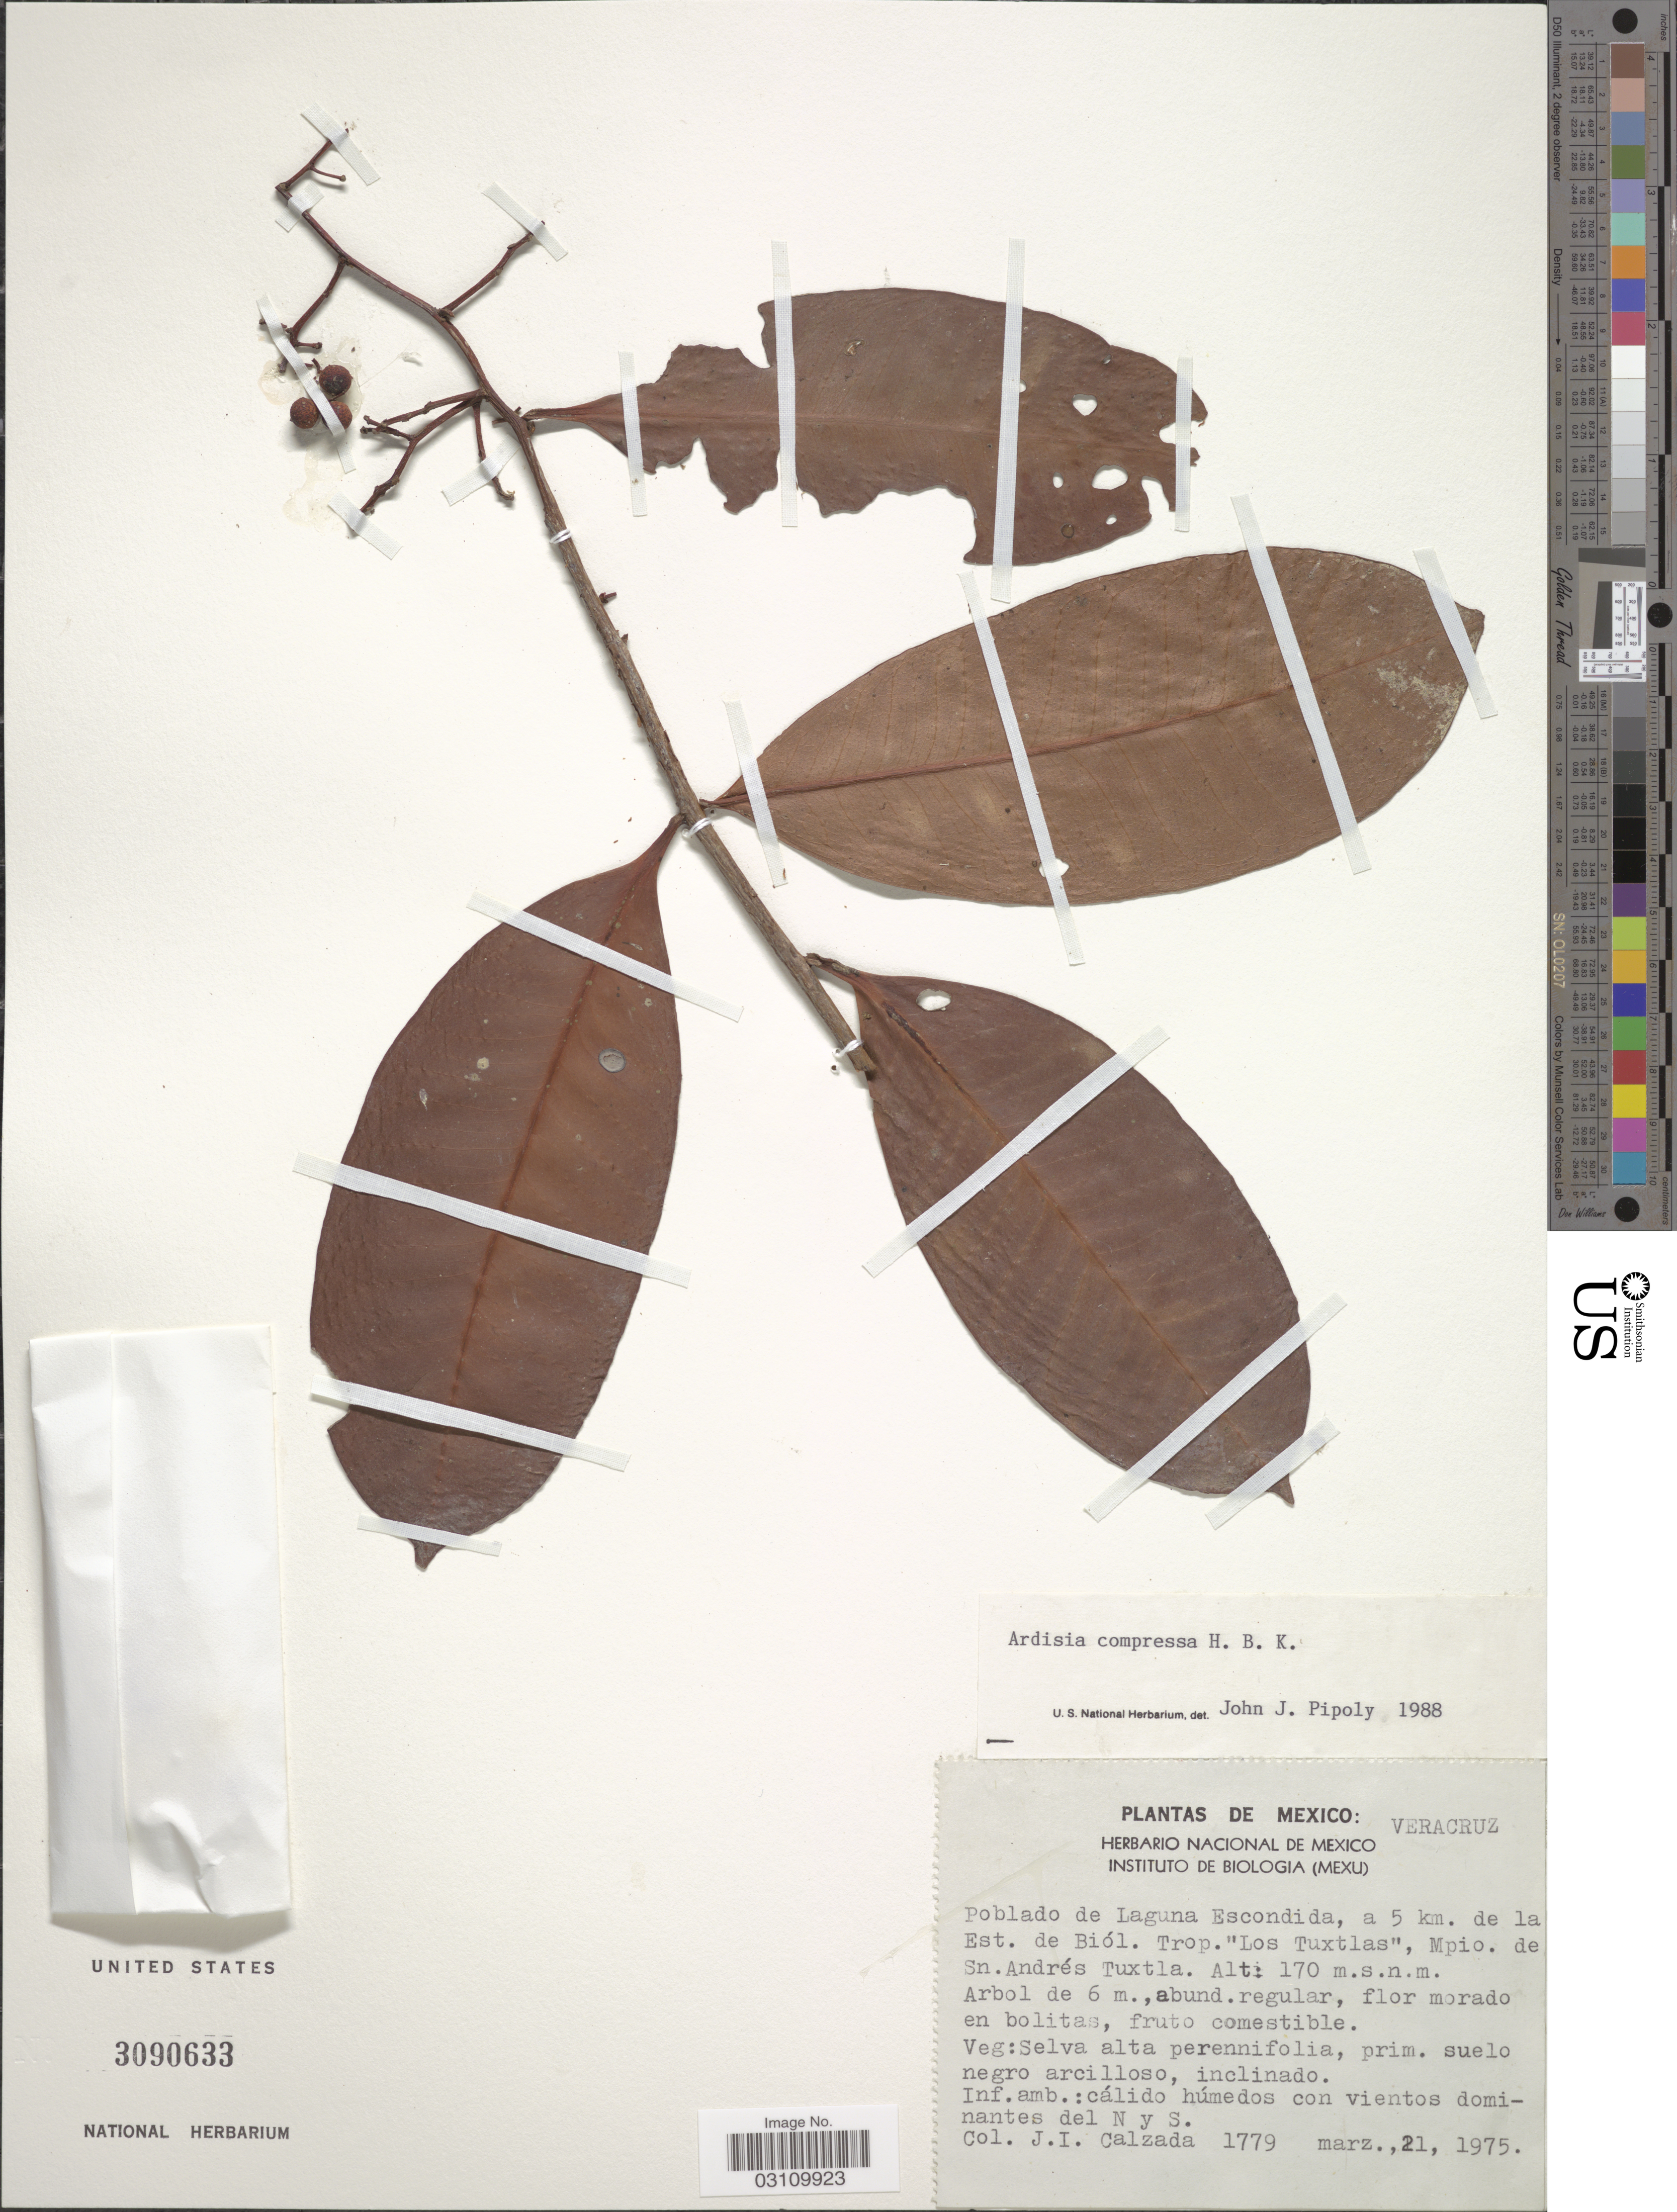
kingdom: Plantae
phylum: Tracheophyta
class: Magnoliopsida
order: Ericales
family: Primulaceae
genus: Ardisia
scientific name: Ardisia compressa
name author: Kunth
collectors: J. I. Calzada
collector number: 1779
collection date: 1975-03-21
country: Mexico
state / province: Veracruz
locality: Veracruz, Poblado de Laguna Escondida, a 5 km. de la Est. de Biól. Trop. "Los Tuxtlas", Mpio. de Sn. Andrés Tuxtla.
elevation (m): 170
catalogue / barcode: US 3090633